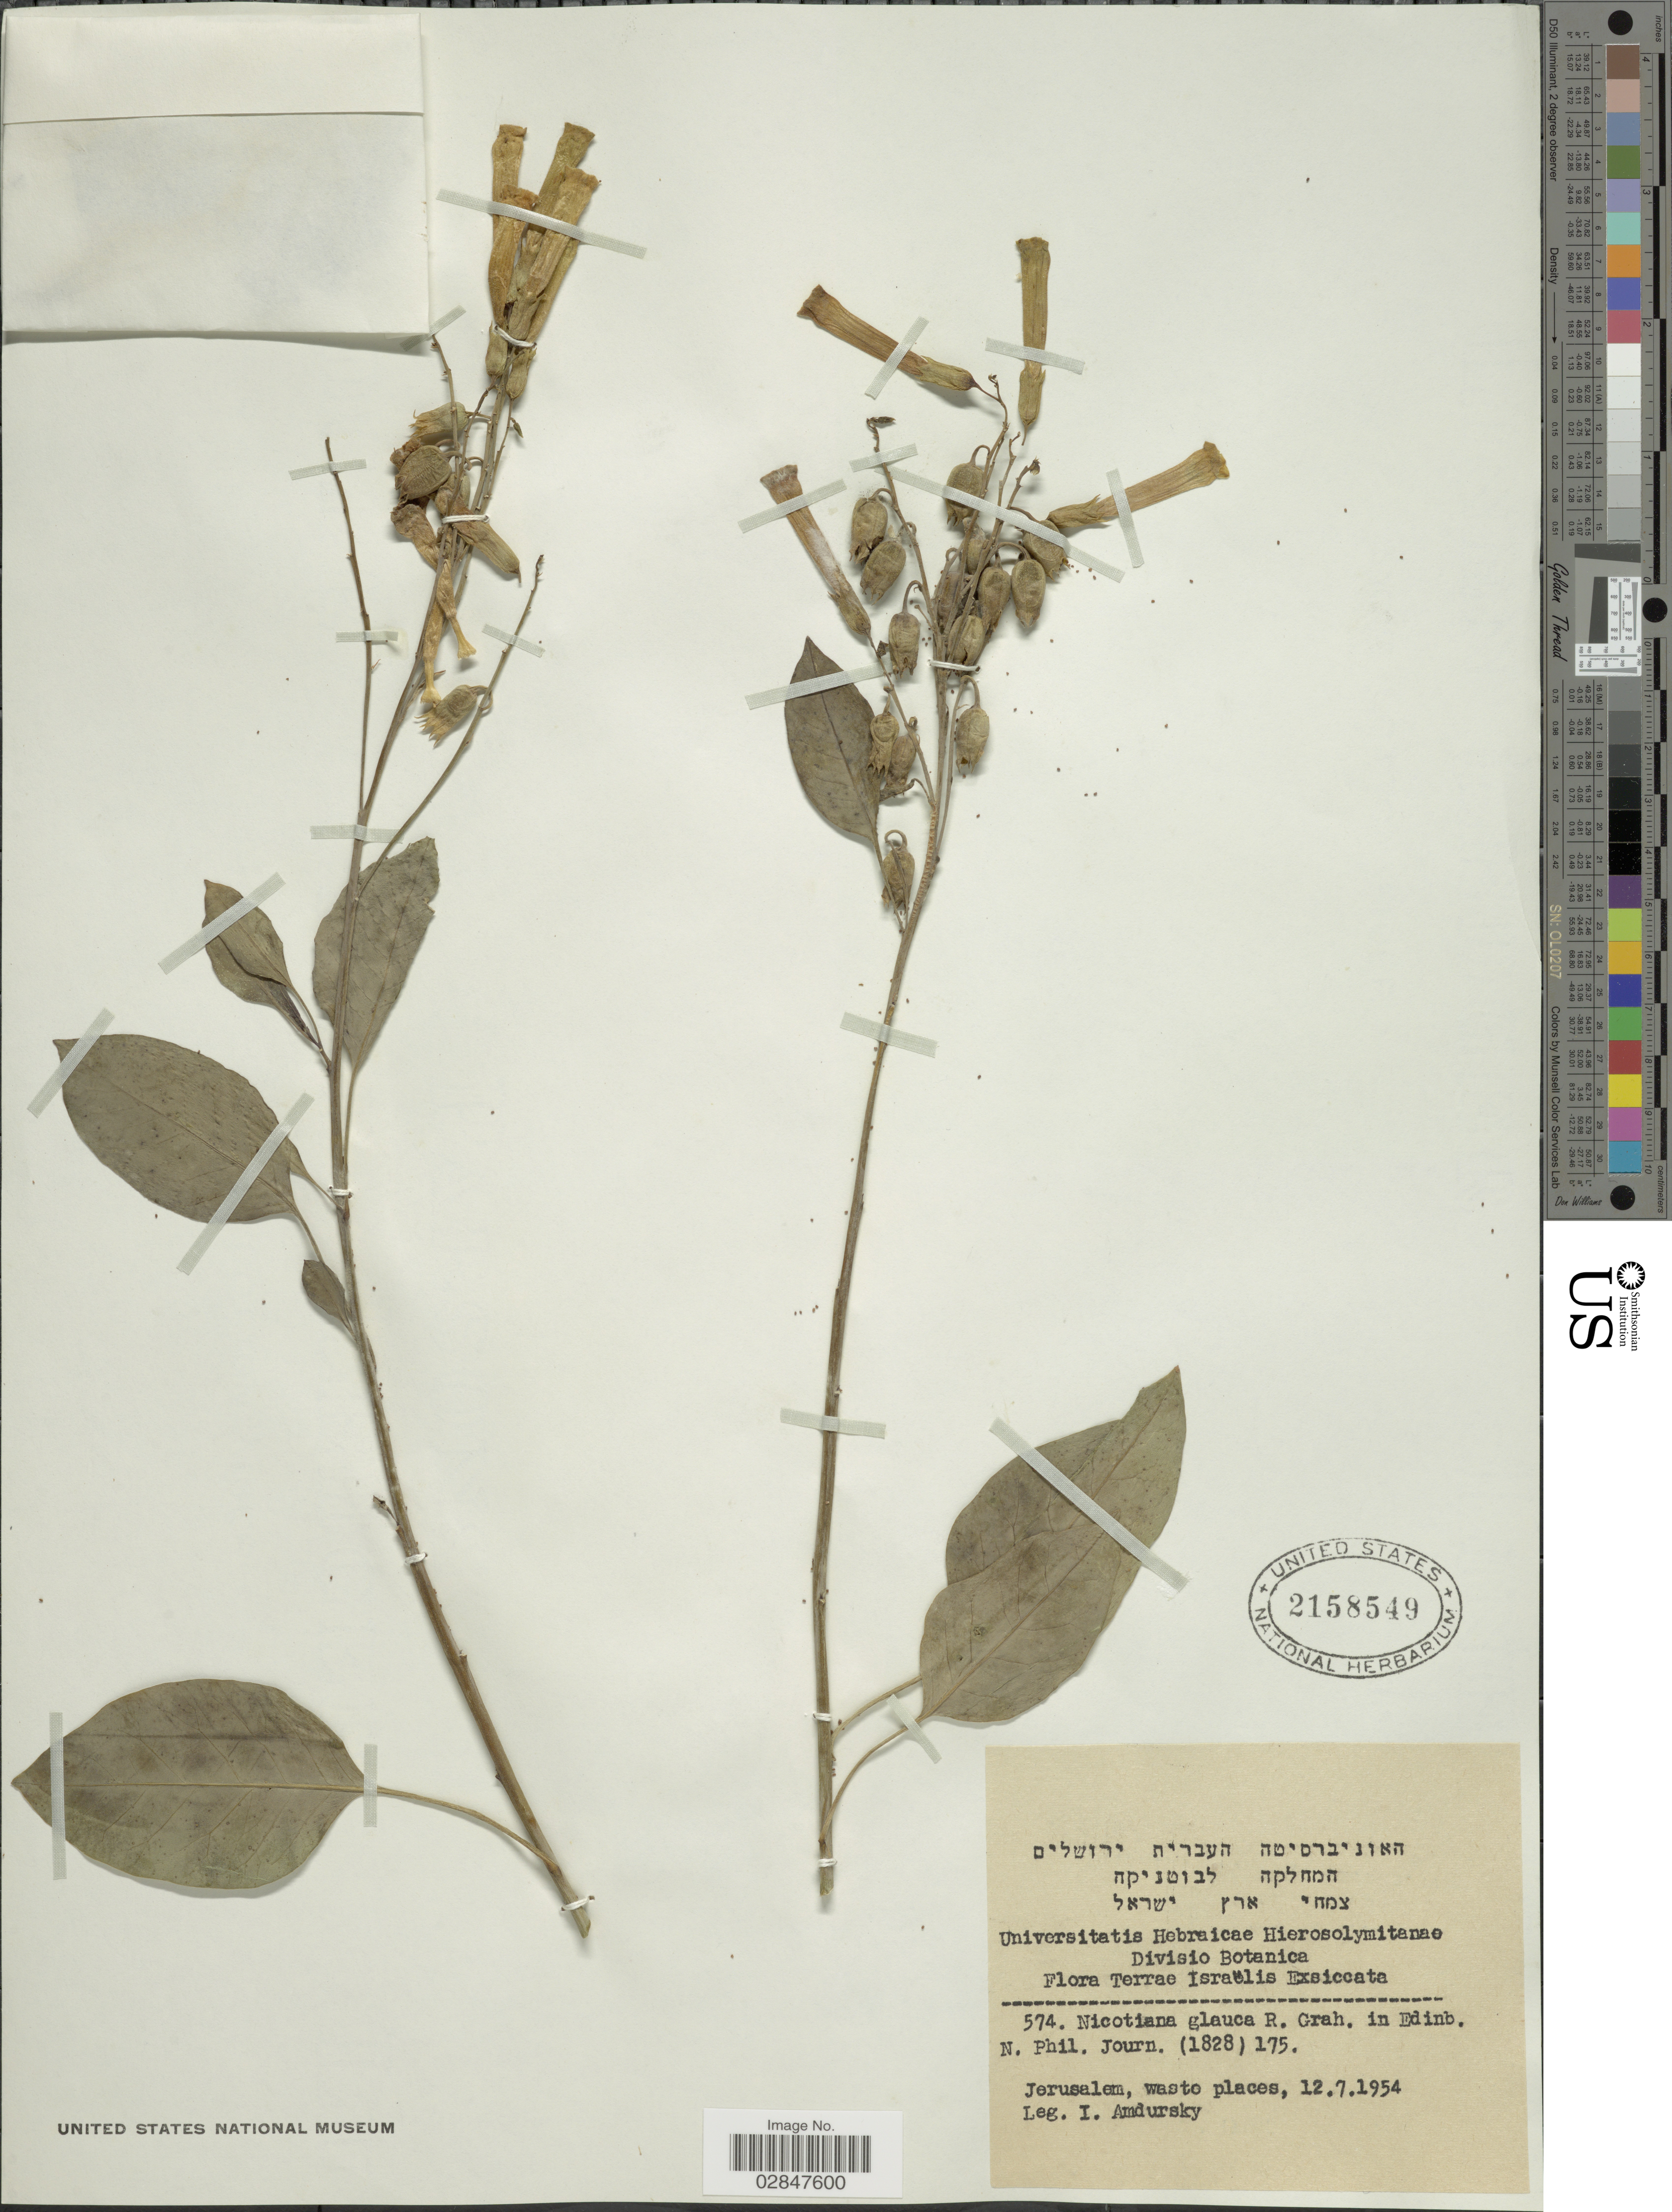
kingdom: Plantae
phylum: Tracheophyta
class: Magnoliopsida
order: Solanales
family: Solanaceae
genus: Nicotiana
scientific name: Nicotiana glauca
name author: Graham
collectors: I. Amdursky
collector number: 574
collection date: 1954-07-12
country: Israel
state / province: Jerusalem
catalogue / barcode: US 2158549